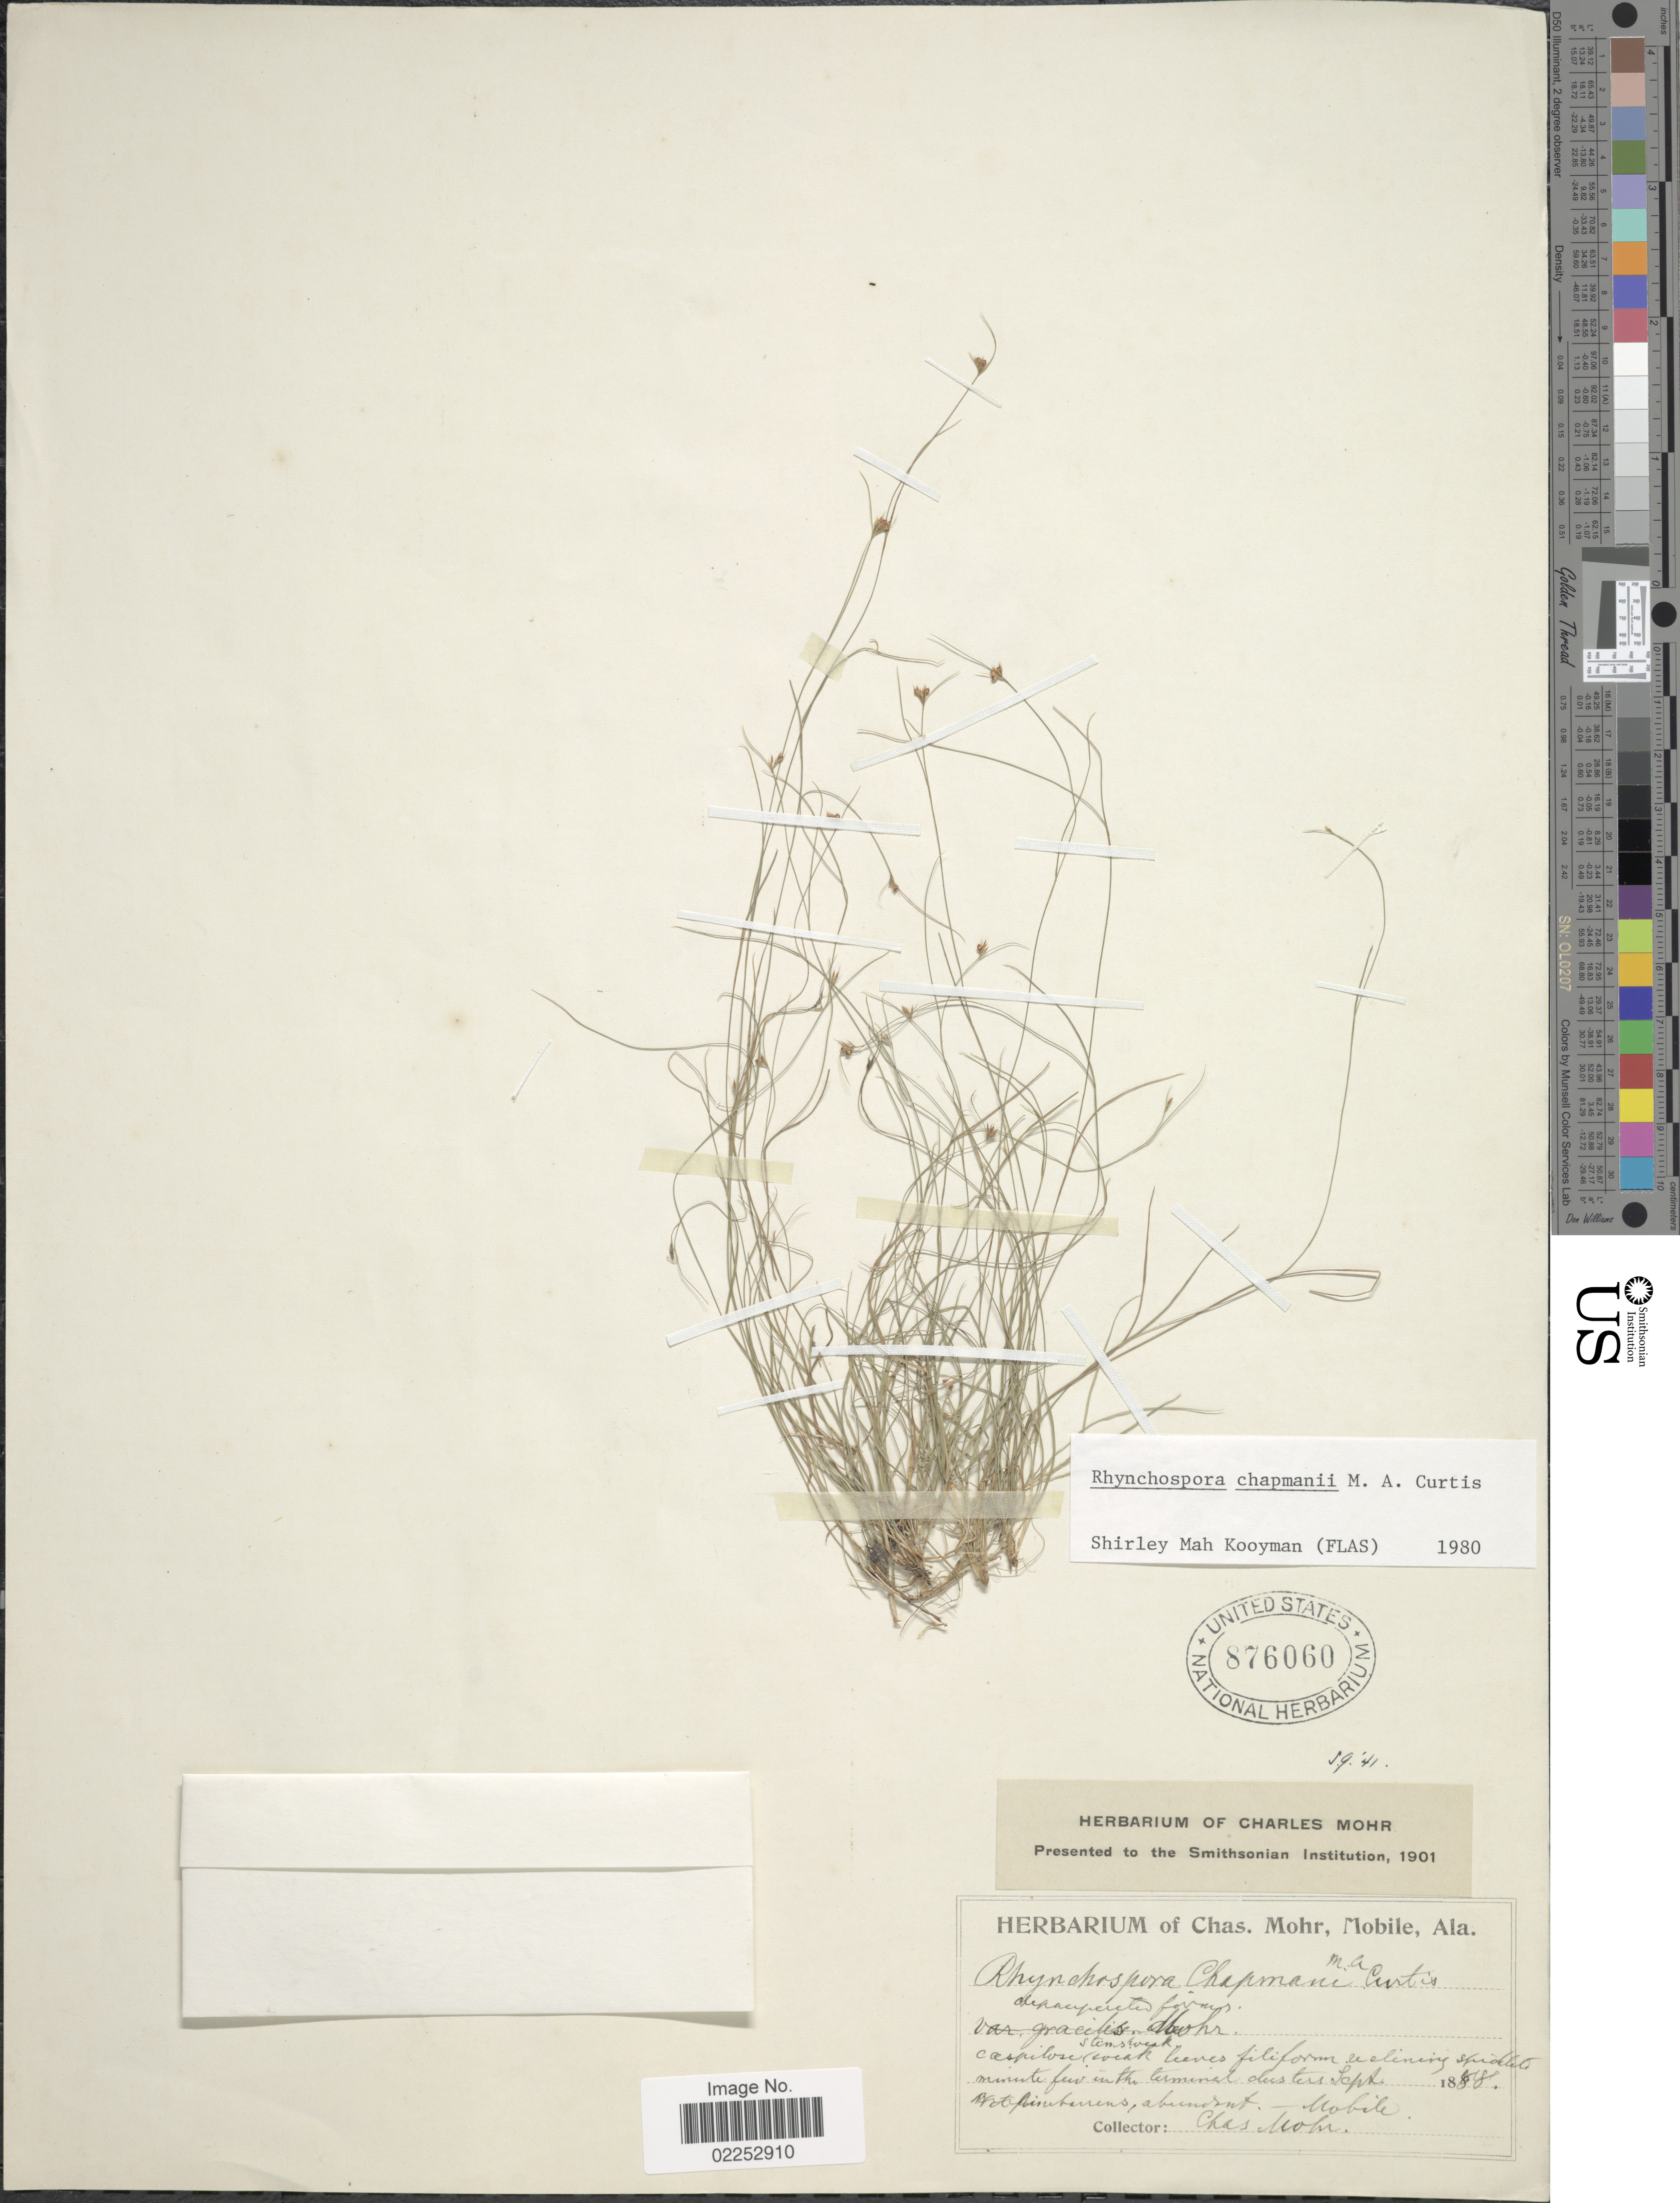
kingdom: Plantae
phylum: Tracheophyta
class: Liliopsida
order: Poales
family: Cyperaceae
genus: Rhynchospora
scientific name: Rhynchospora chapmanii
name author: M.A. Curtis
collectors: Mohr, C. T. (herbarium)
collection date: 1888-09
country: United States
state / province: Alabama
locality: Mobile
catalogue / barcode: US 876060